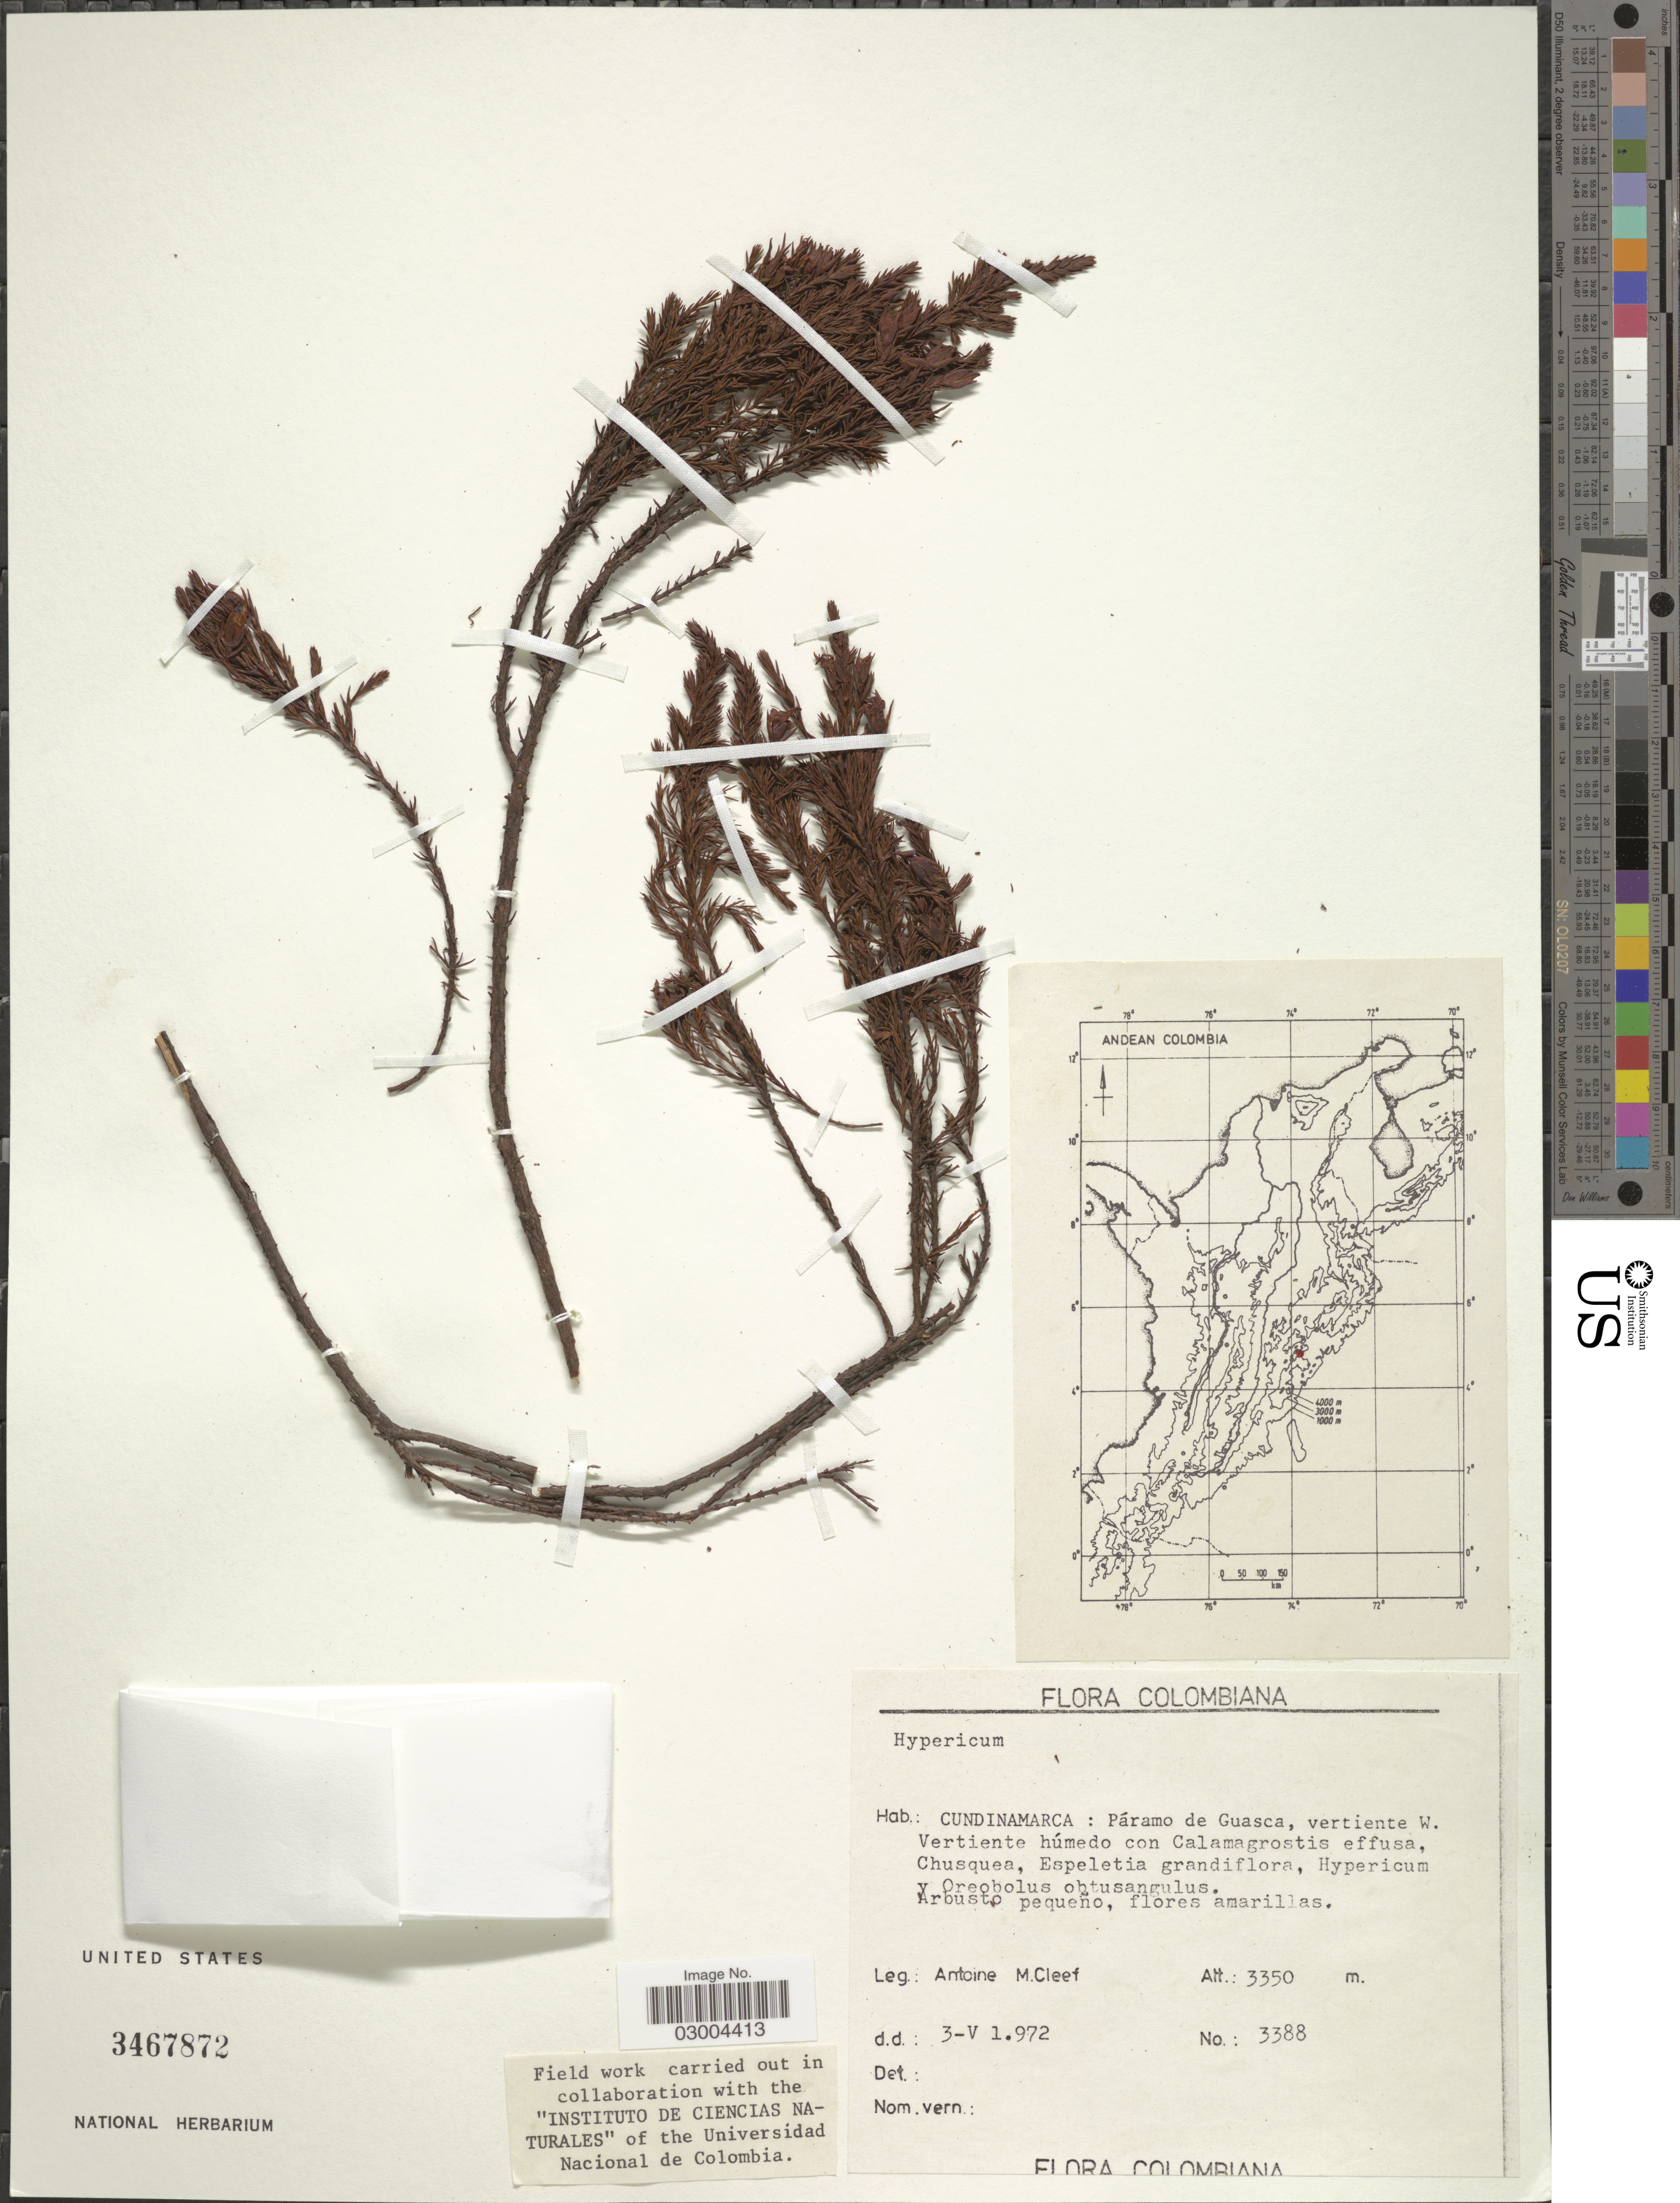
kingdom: Plantae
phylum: Tracheophyta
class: Magnoliopsida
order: Malpighiales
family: Hypericaceae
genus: Hypericum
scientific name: Hypericum sp.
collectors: A. M. Cleef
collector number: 3388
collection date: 1972-05-03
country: Colombia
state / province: Cundinamarca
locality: Páramo de Guasca, vertiente W.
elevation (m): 3350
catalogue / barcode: US 3467872